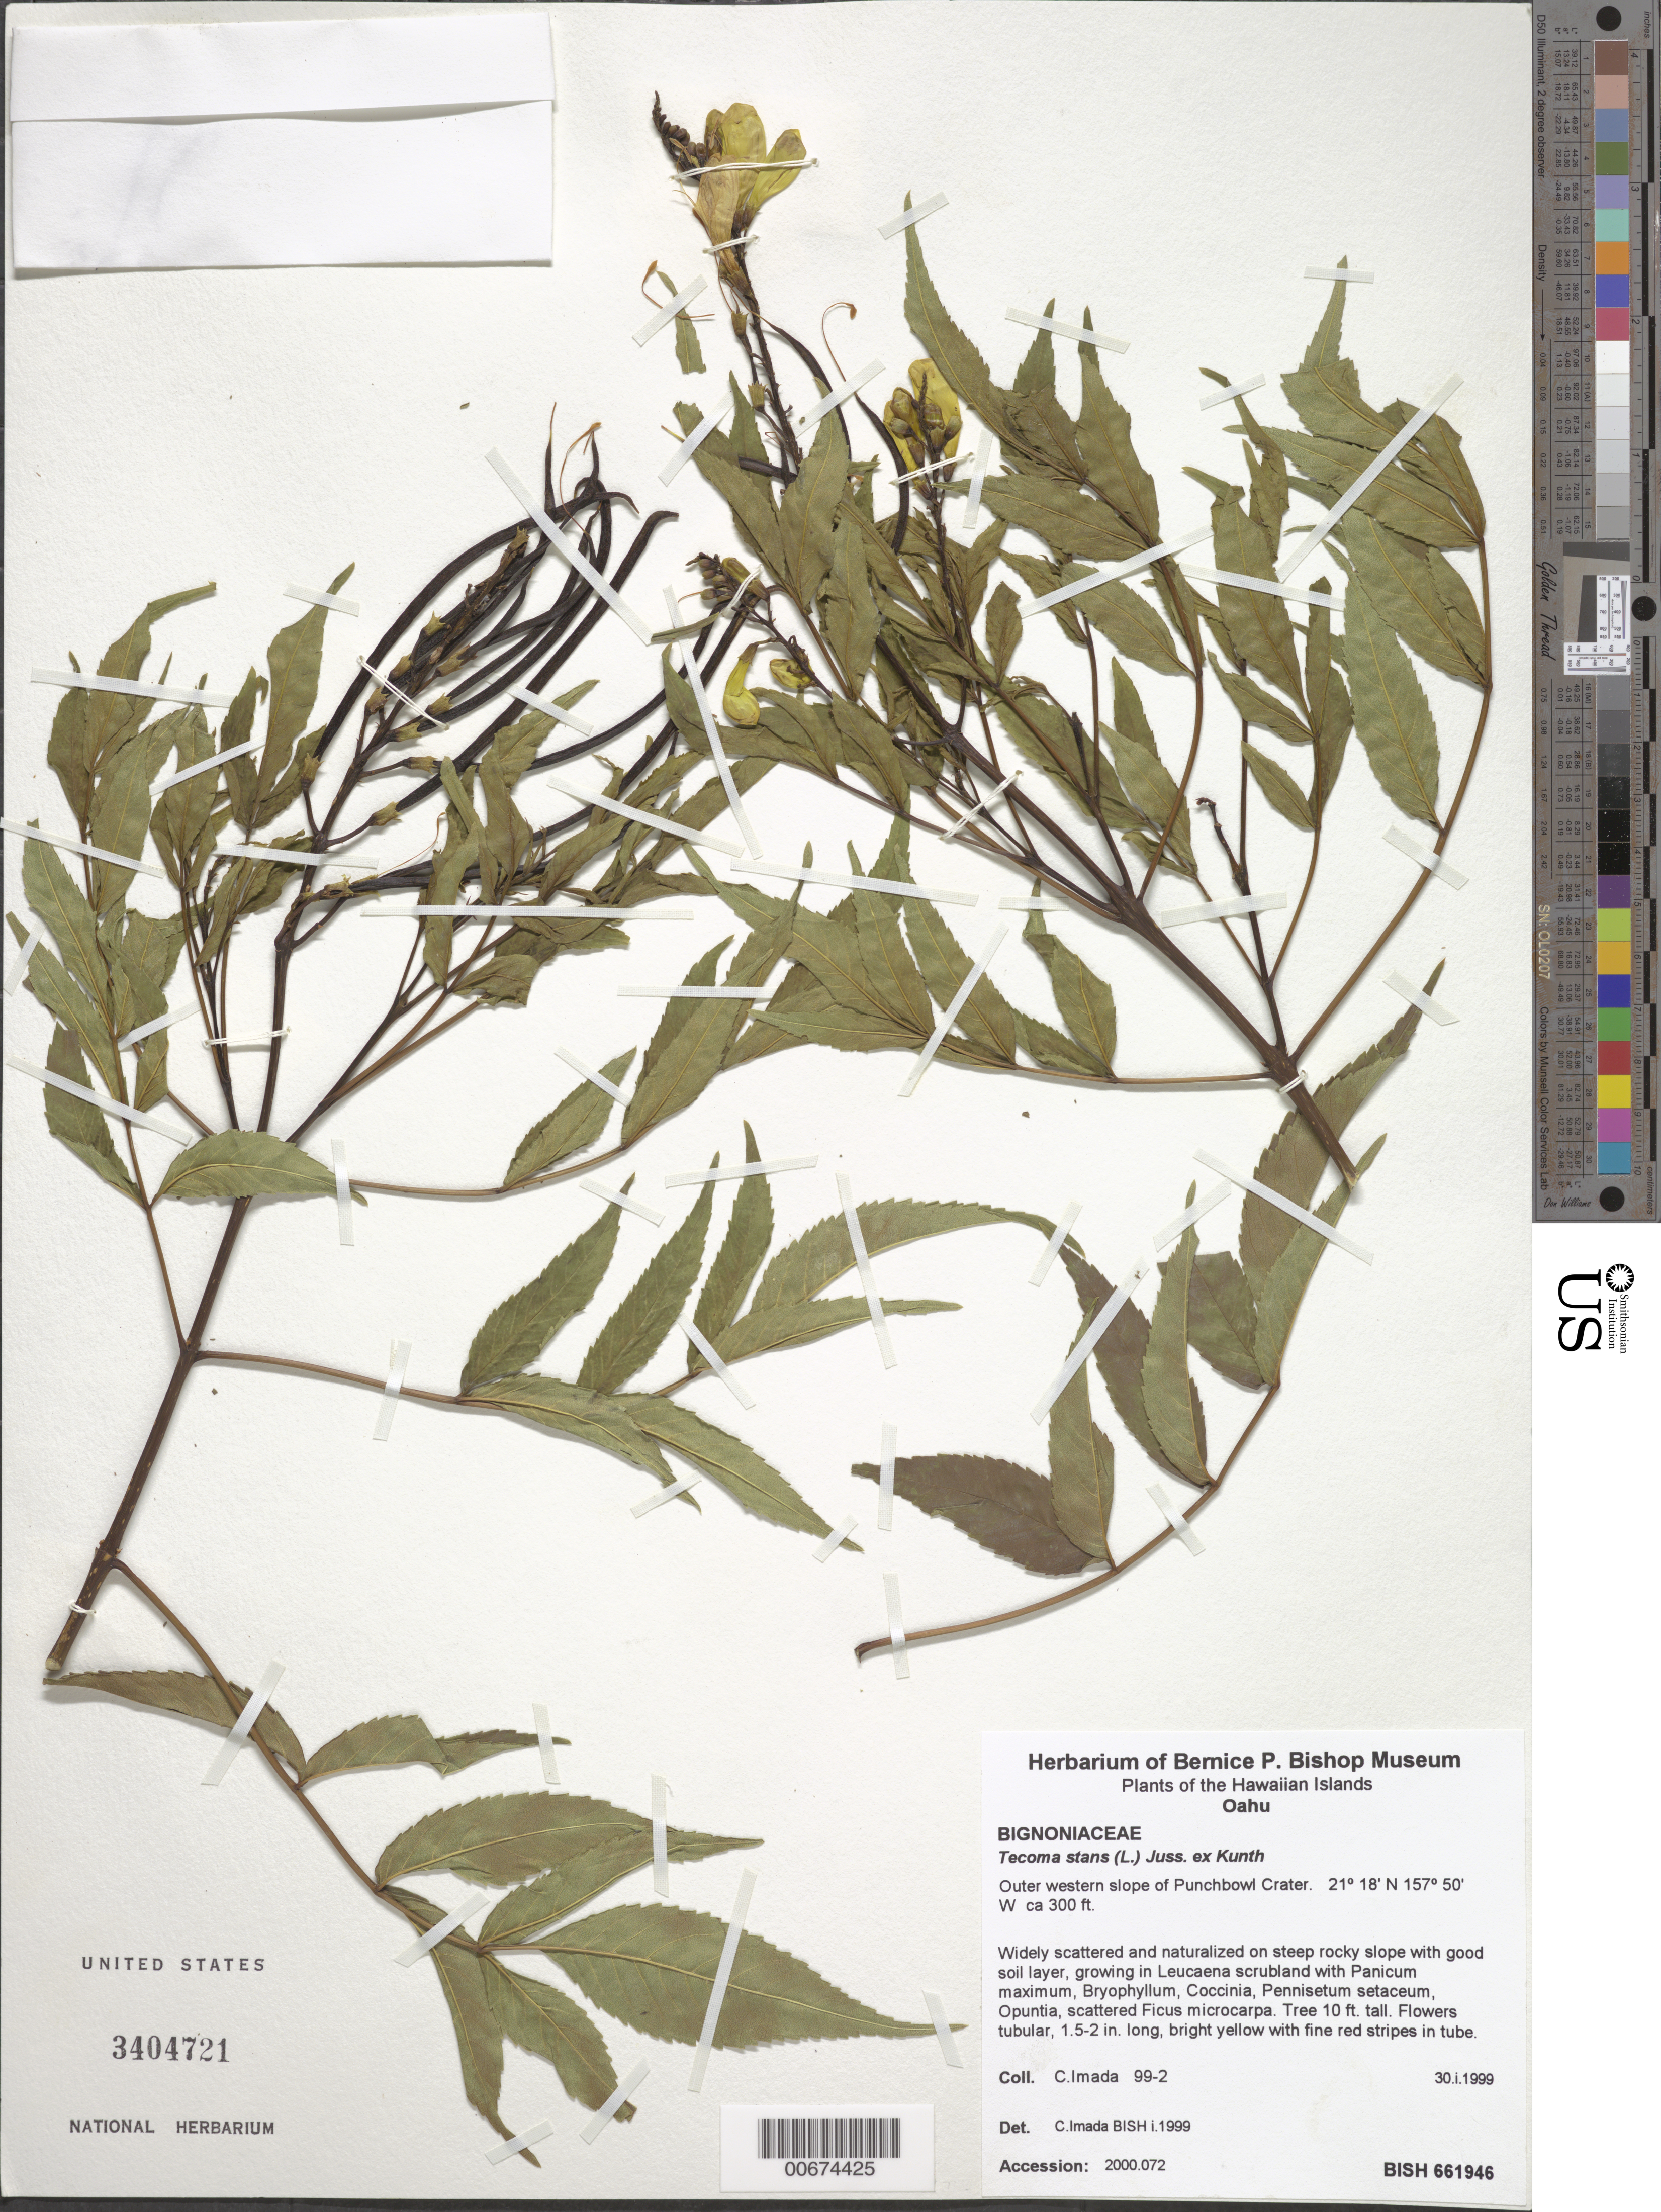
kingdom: Plantae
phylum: Tracheophyta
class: Magnoliopsida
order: Lamiales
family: Bignoniaceae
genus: Tecoma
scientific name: Tecoma stans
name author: (L.) Juss. ex Kunth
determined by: Imada, C.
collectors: C. Imada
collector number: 99-2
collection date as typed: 30 Jan 1999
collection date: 1999-01-30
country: United States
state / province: Hawaii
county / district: Honolulu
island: Oahu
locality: Outer western slope of Punchbowl Crater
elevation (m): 91.4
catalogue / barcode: US 3404721